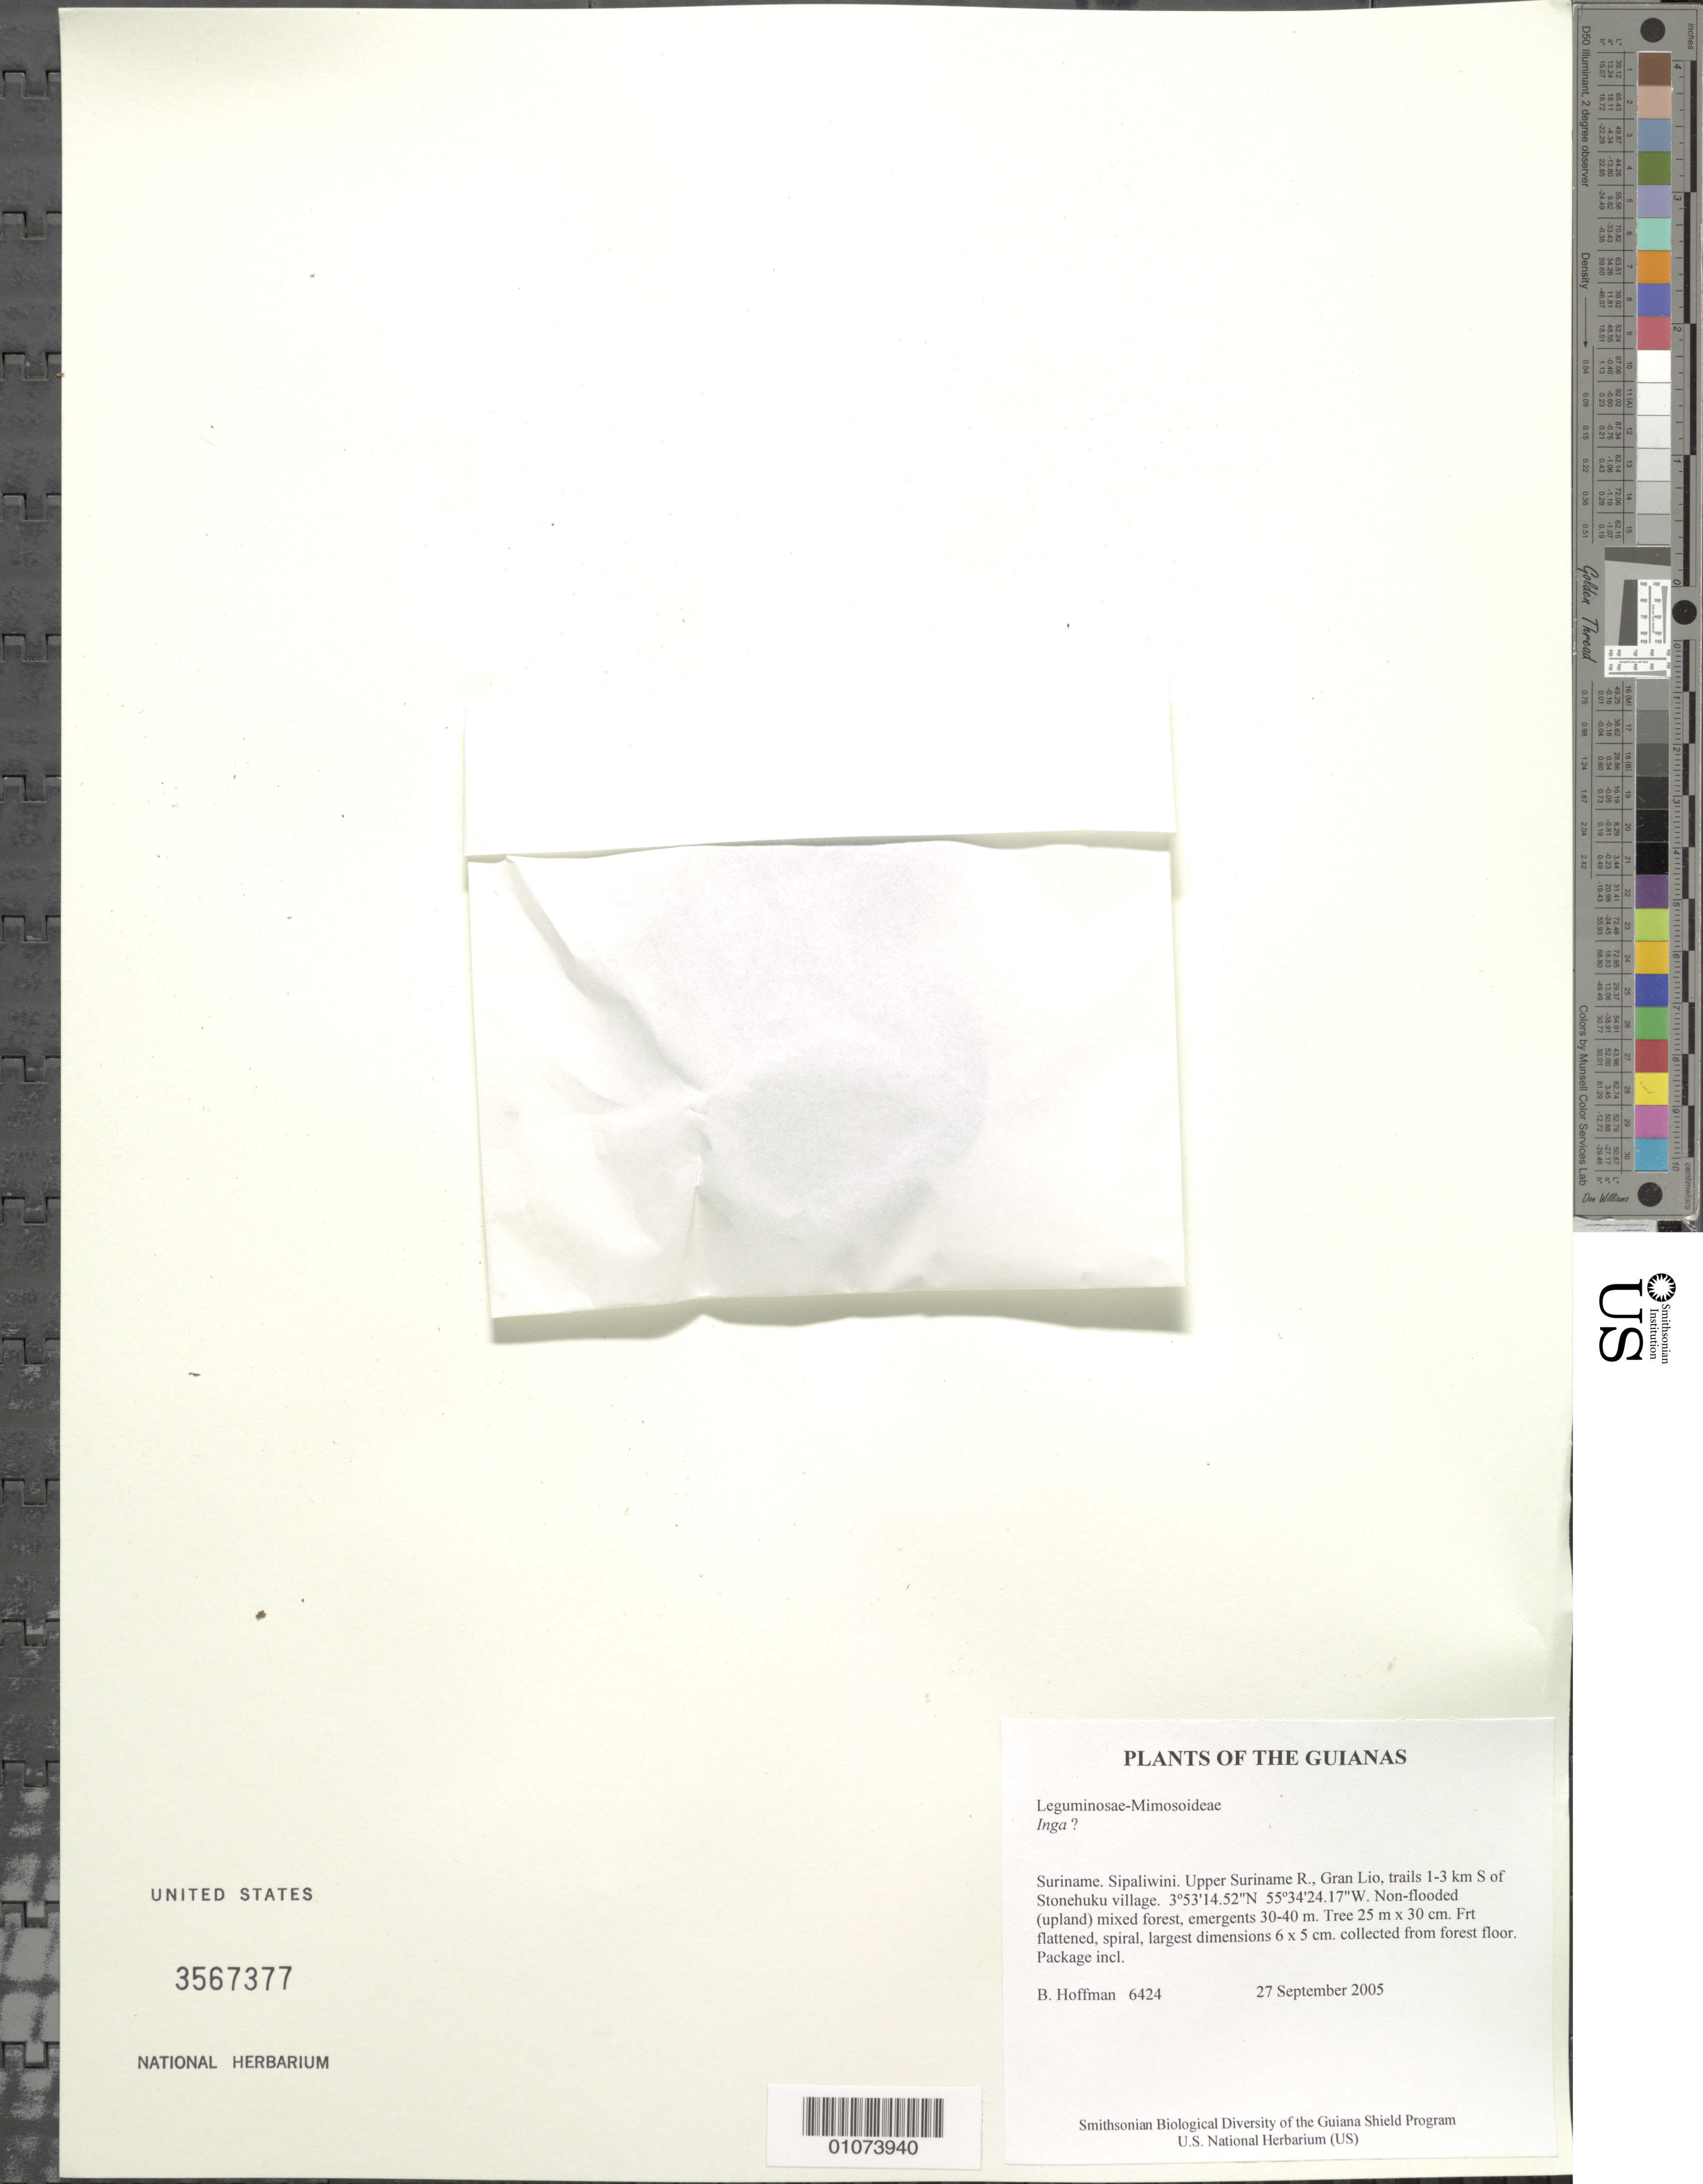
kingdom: Plantae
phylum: Tracheophyta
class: Magnoliopsida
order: Fabales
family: Fabaceae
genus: Inga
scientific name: Inga sp.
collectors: B. Hoffman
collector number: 6424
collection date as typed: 27 September 2005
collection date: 2005-09-27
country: Suriname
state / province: Sipaliwini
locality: Upper Suriname R., Gran Lio, trails 1-3 km S of Stonehuku village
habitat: Non-flooded (upland) mixed forest, emergents 30-40 m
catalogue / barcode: US 3567377